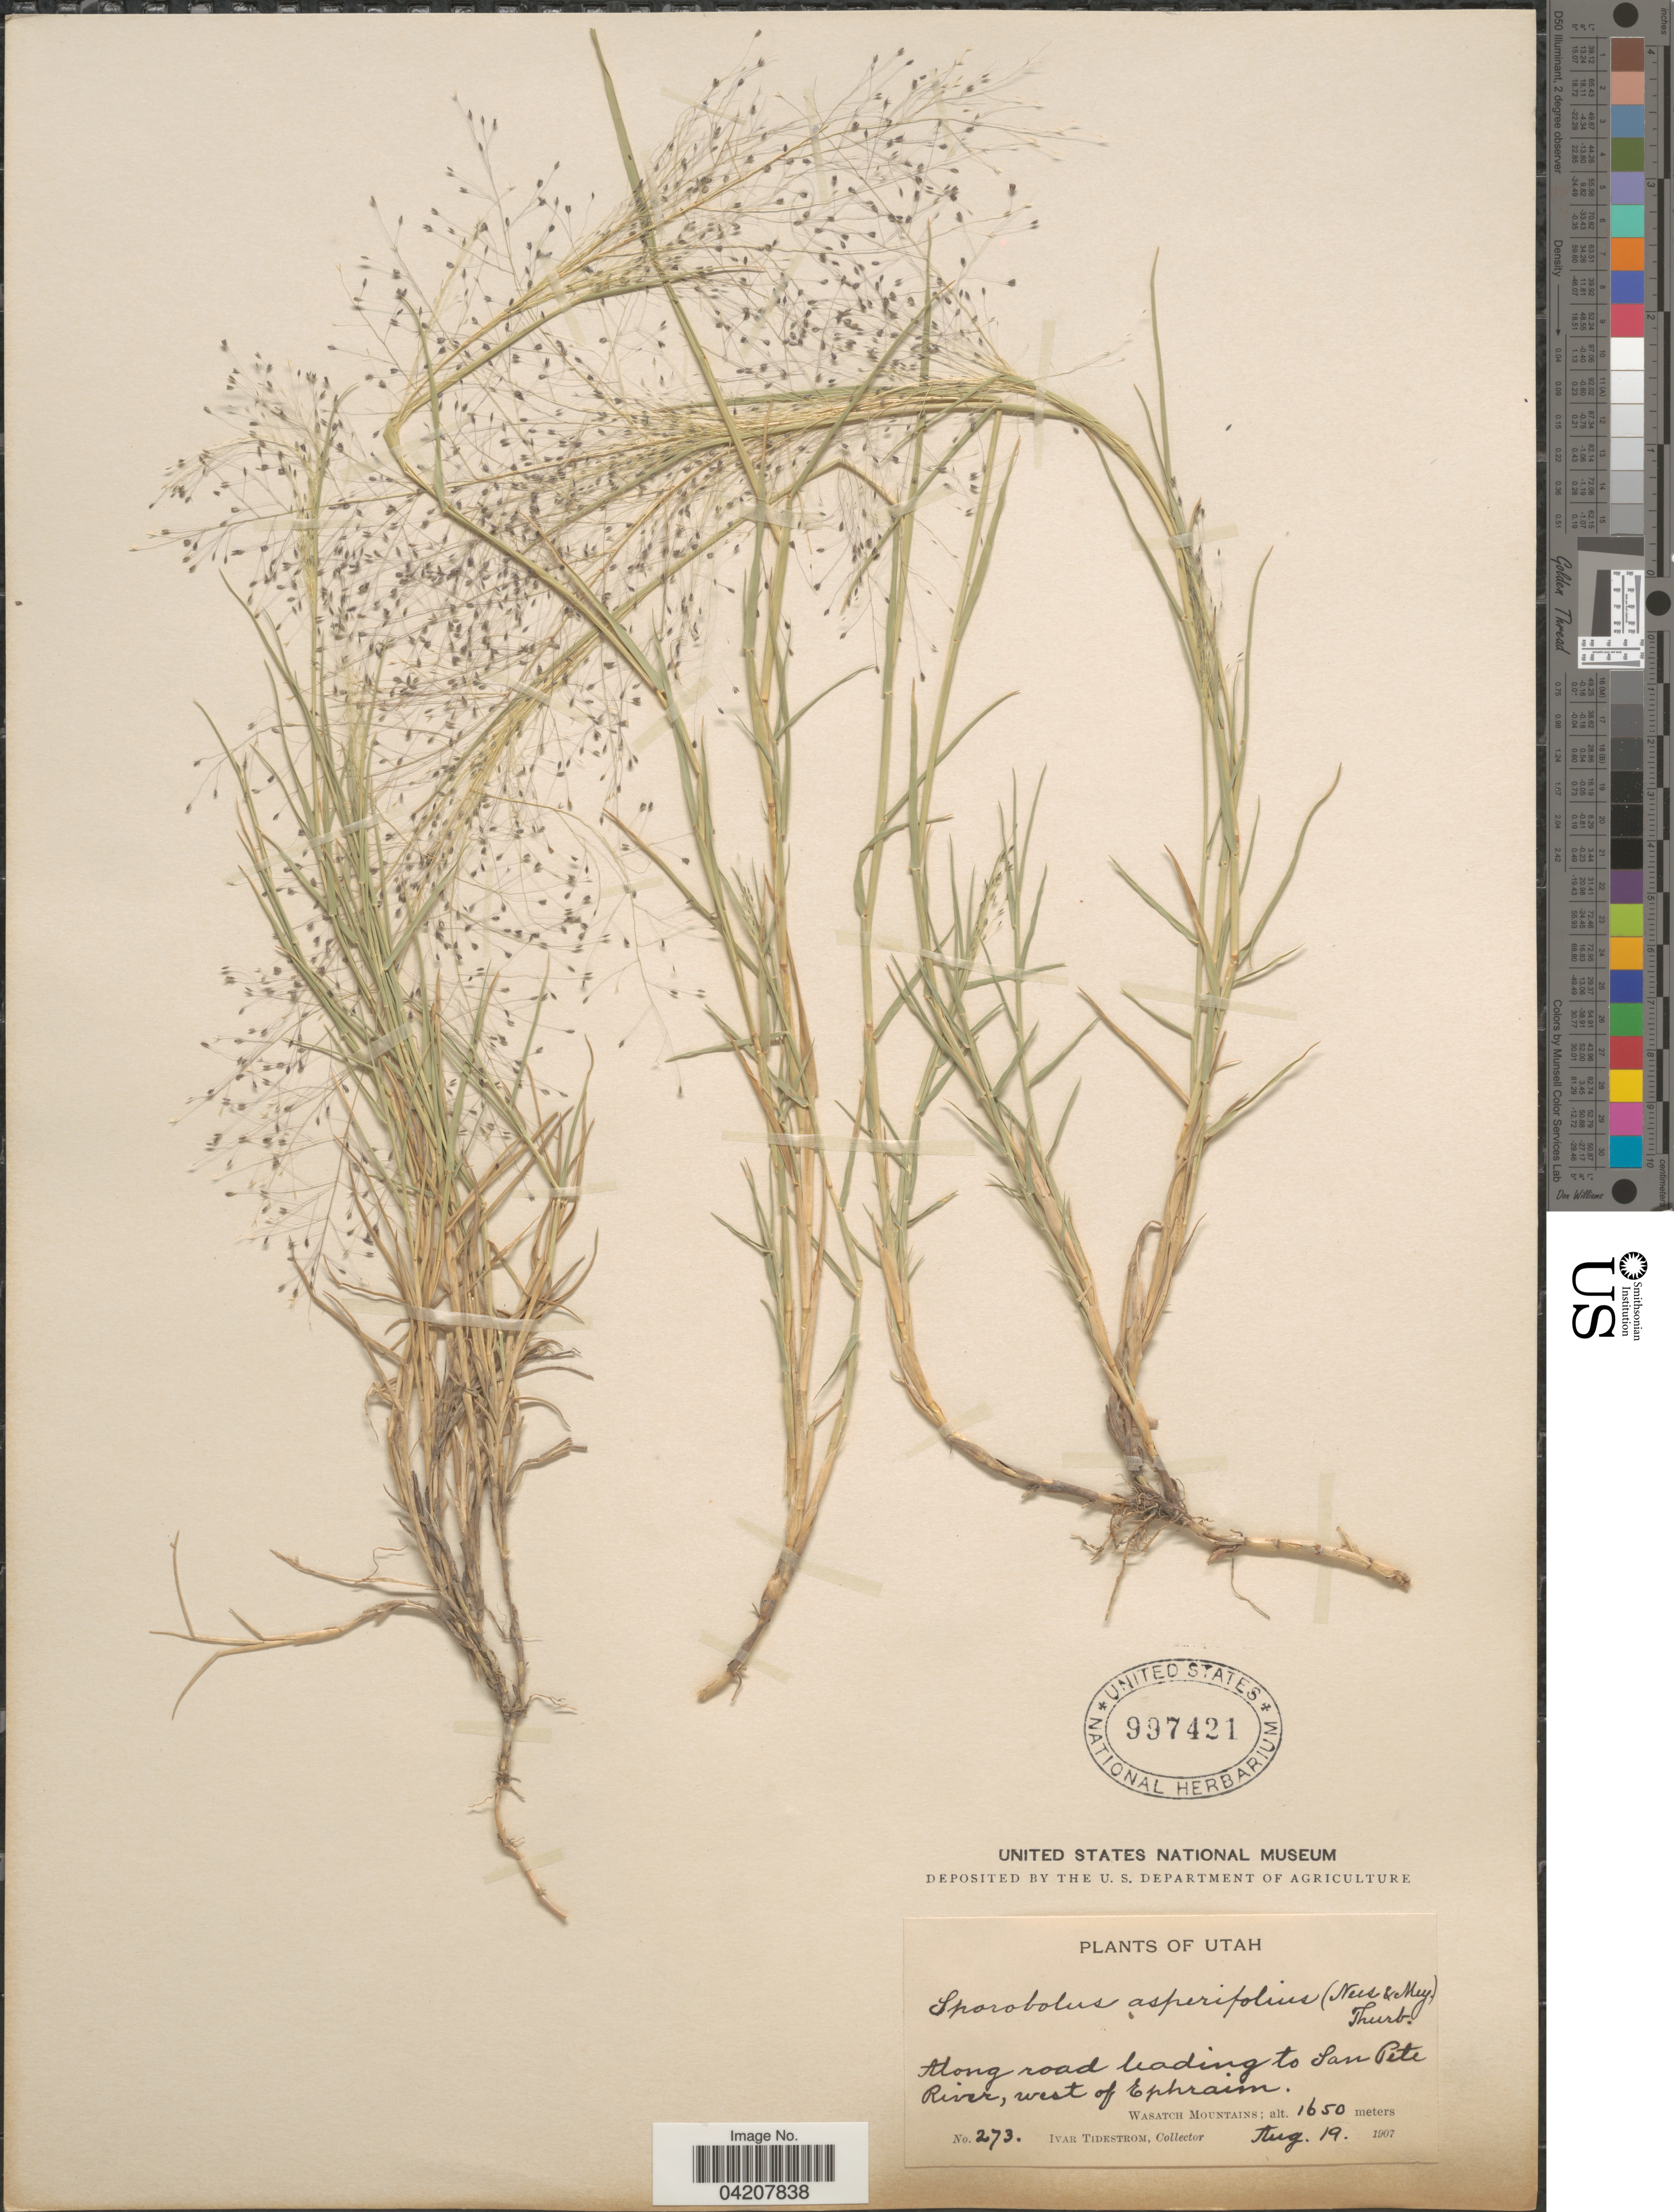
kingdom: Plantae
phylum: Tracheophyta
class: Liliopsida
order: Poales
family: Poaceae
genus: Muhlenbergia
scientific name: Muhlenbergia asperifolia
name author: (Nees & Meyen ex Trin.) Parodi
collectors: I. F. Tidestrom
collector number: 273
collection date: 1907-08-19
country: United States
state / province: Utah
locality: Along road leading to San Pete River, west of Ephraim. Wasatch Mountains.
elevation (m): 1650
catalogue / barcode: US 997421